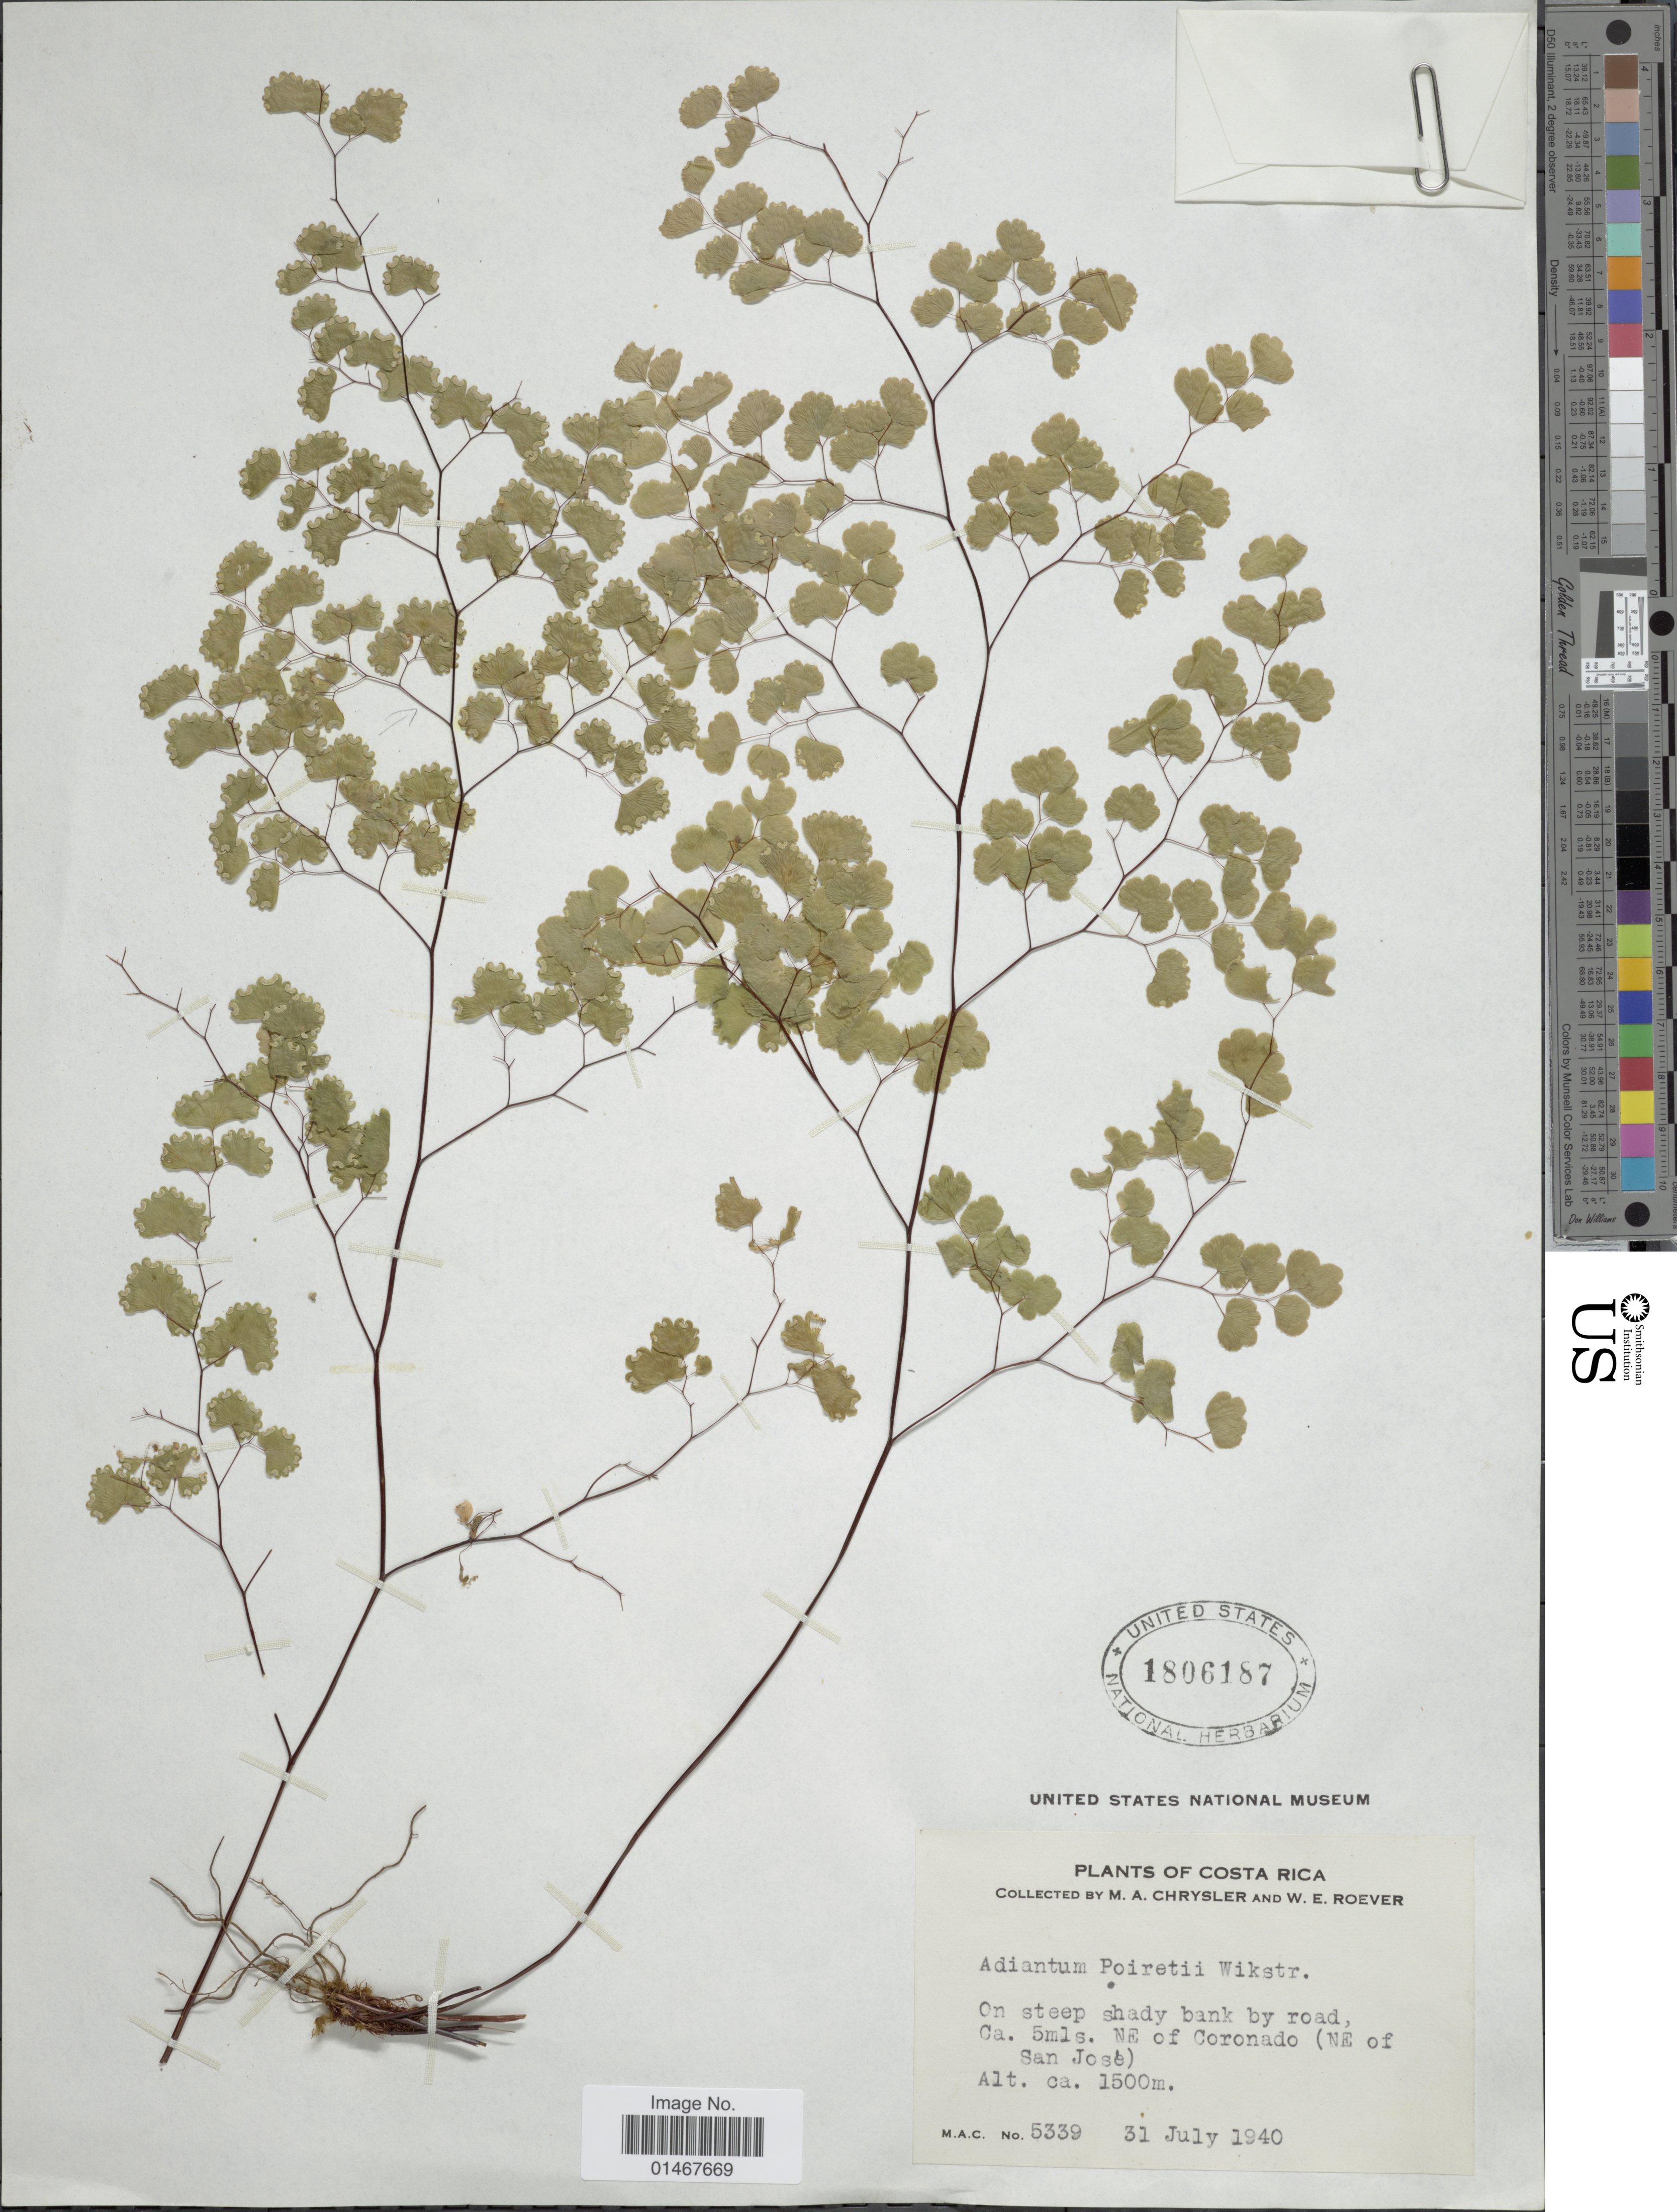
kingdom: Plantae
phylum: Tracheophyta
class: Polypodiopsida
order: Polypodiales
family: Pteridaceae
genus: Adiantum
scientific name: Adiantum poiretii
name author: Wikstr.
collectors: M. A. Chrysler & W. Roever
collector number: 5339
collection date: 1940-07-31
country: Costa Rica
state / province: San José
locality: On seep shady bank by road, Ca. 5 mls. NE of Coronado (NE of San José)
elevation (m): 1500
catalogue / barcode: US 1806187